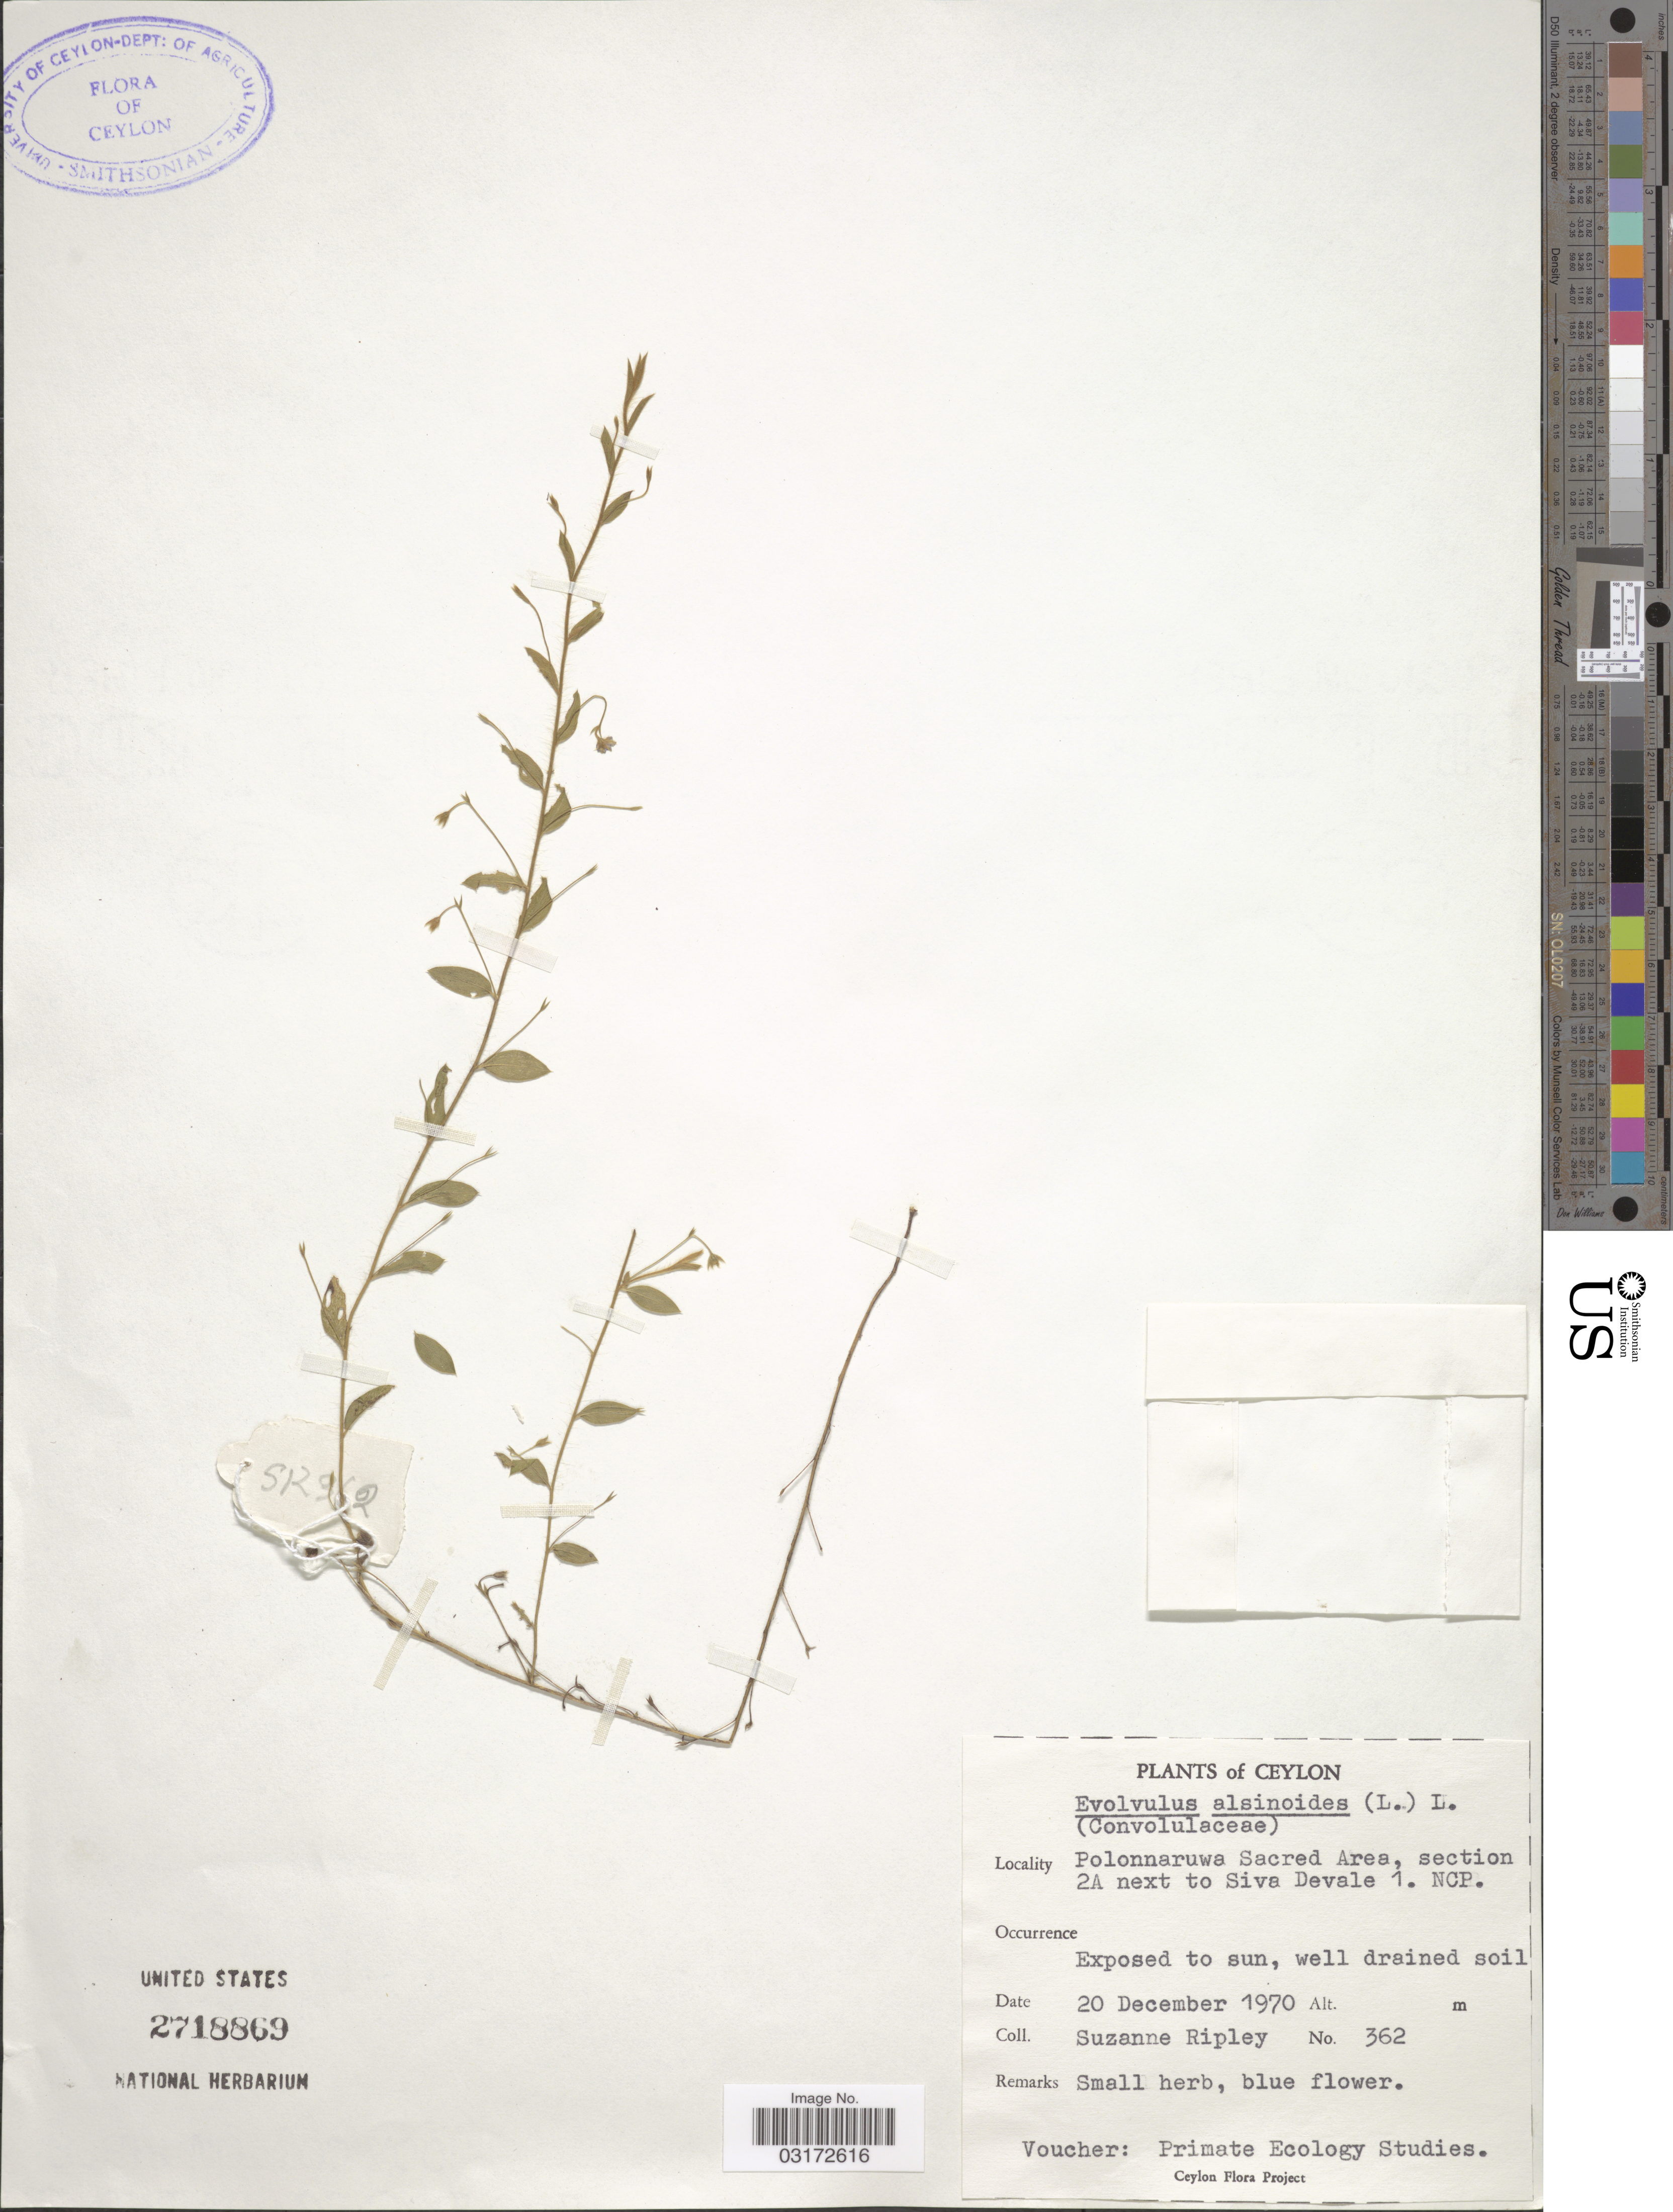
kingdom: Plantae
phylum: Tracheophyta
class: Magnoliopsida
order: Solanales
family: Convolvulaceae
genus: Evolvulus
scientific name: Evolvulus alsinoides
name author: (L.) L.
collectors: S. Ripley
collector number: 362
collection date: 1970-12-20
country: Sri Lanka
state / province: North Central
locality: Ceylon. Polonnaruwa Sacred Area, section 2A next to Siva Devale 1. NCP.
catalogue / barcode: US 2718869